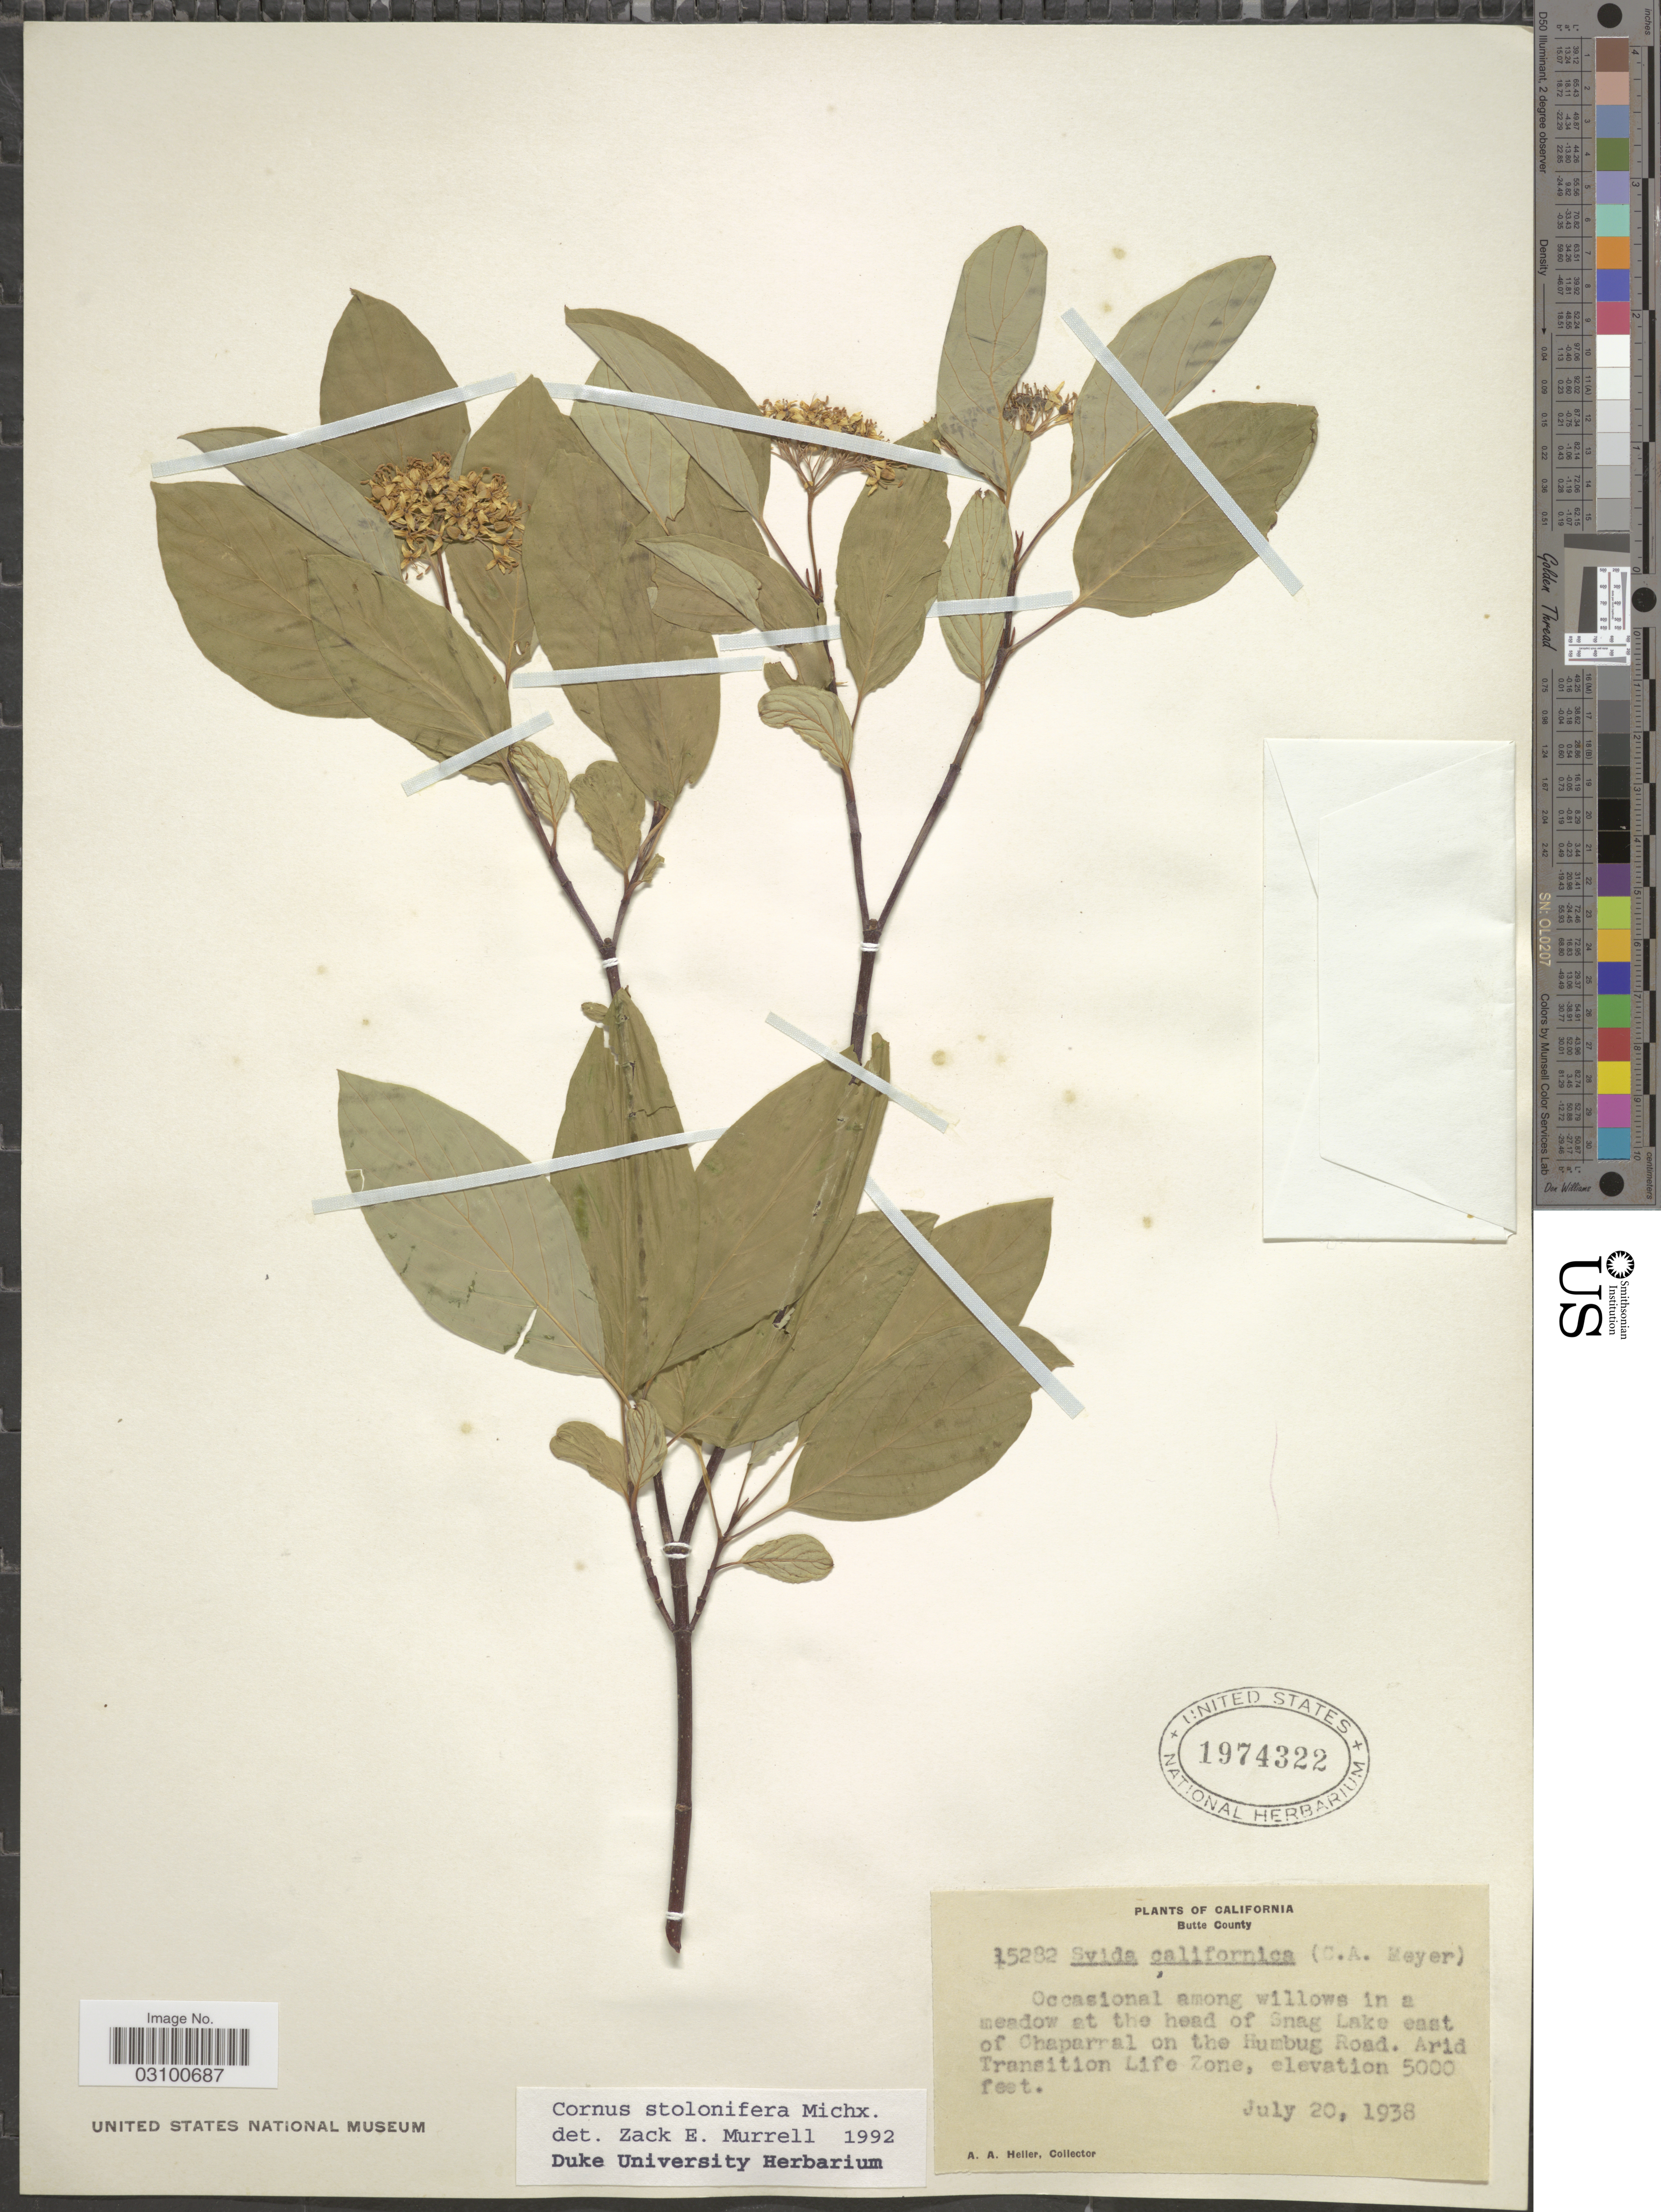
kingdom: Plantae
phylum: Tracheophyta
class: Magnoliopsida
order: Cornales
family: Cornaceae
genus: Cornus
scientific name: Cornus sericea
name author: L.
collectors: A. A. Heller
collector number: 15282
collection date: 1938-07-20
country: United States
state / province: California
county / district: Butte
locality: Butte County. Occasional among willows in a meadow at the head of Snag Lake east of Chaparral on the Humbug Road. Arid Transition Life Zone.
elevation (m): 1524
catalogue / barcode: US 1974322